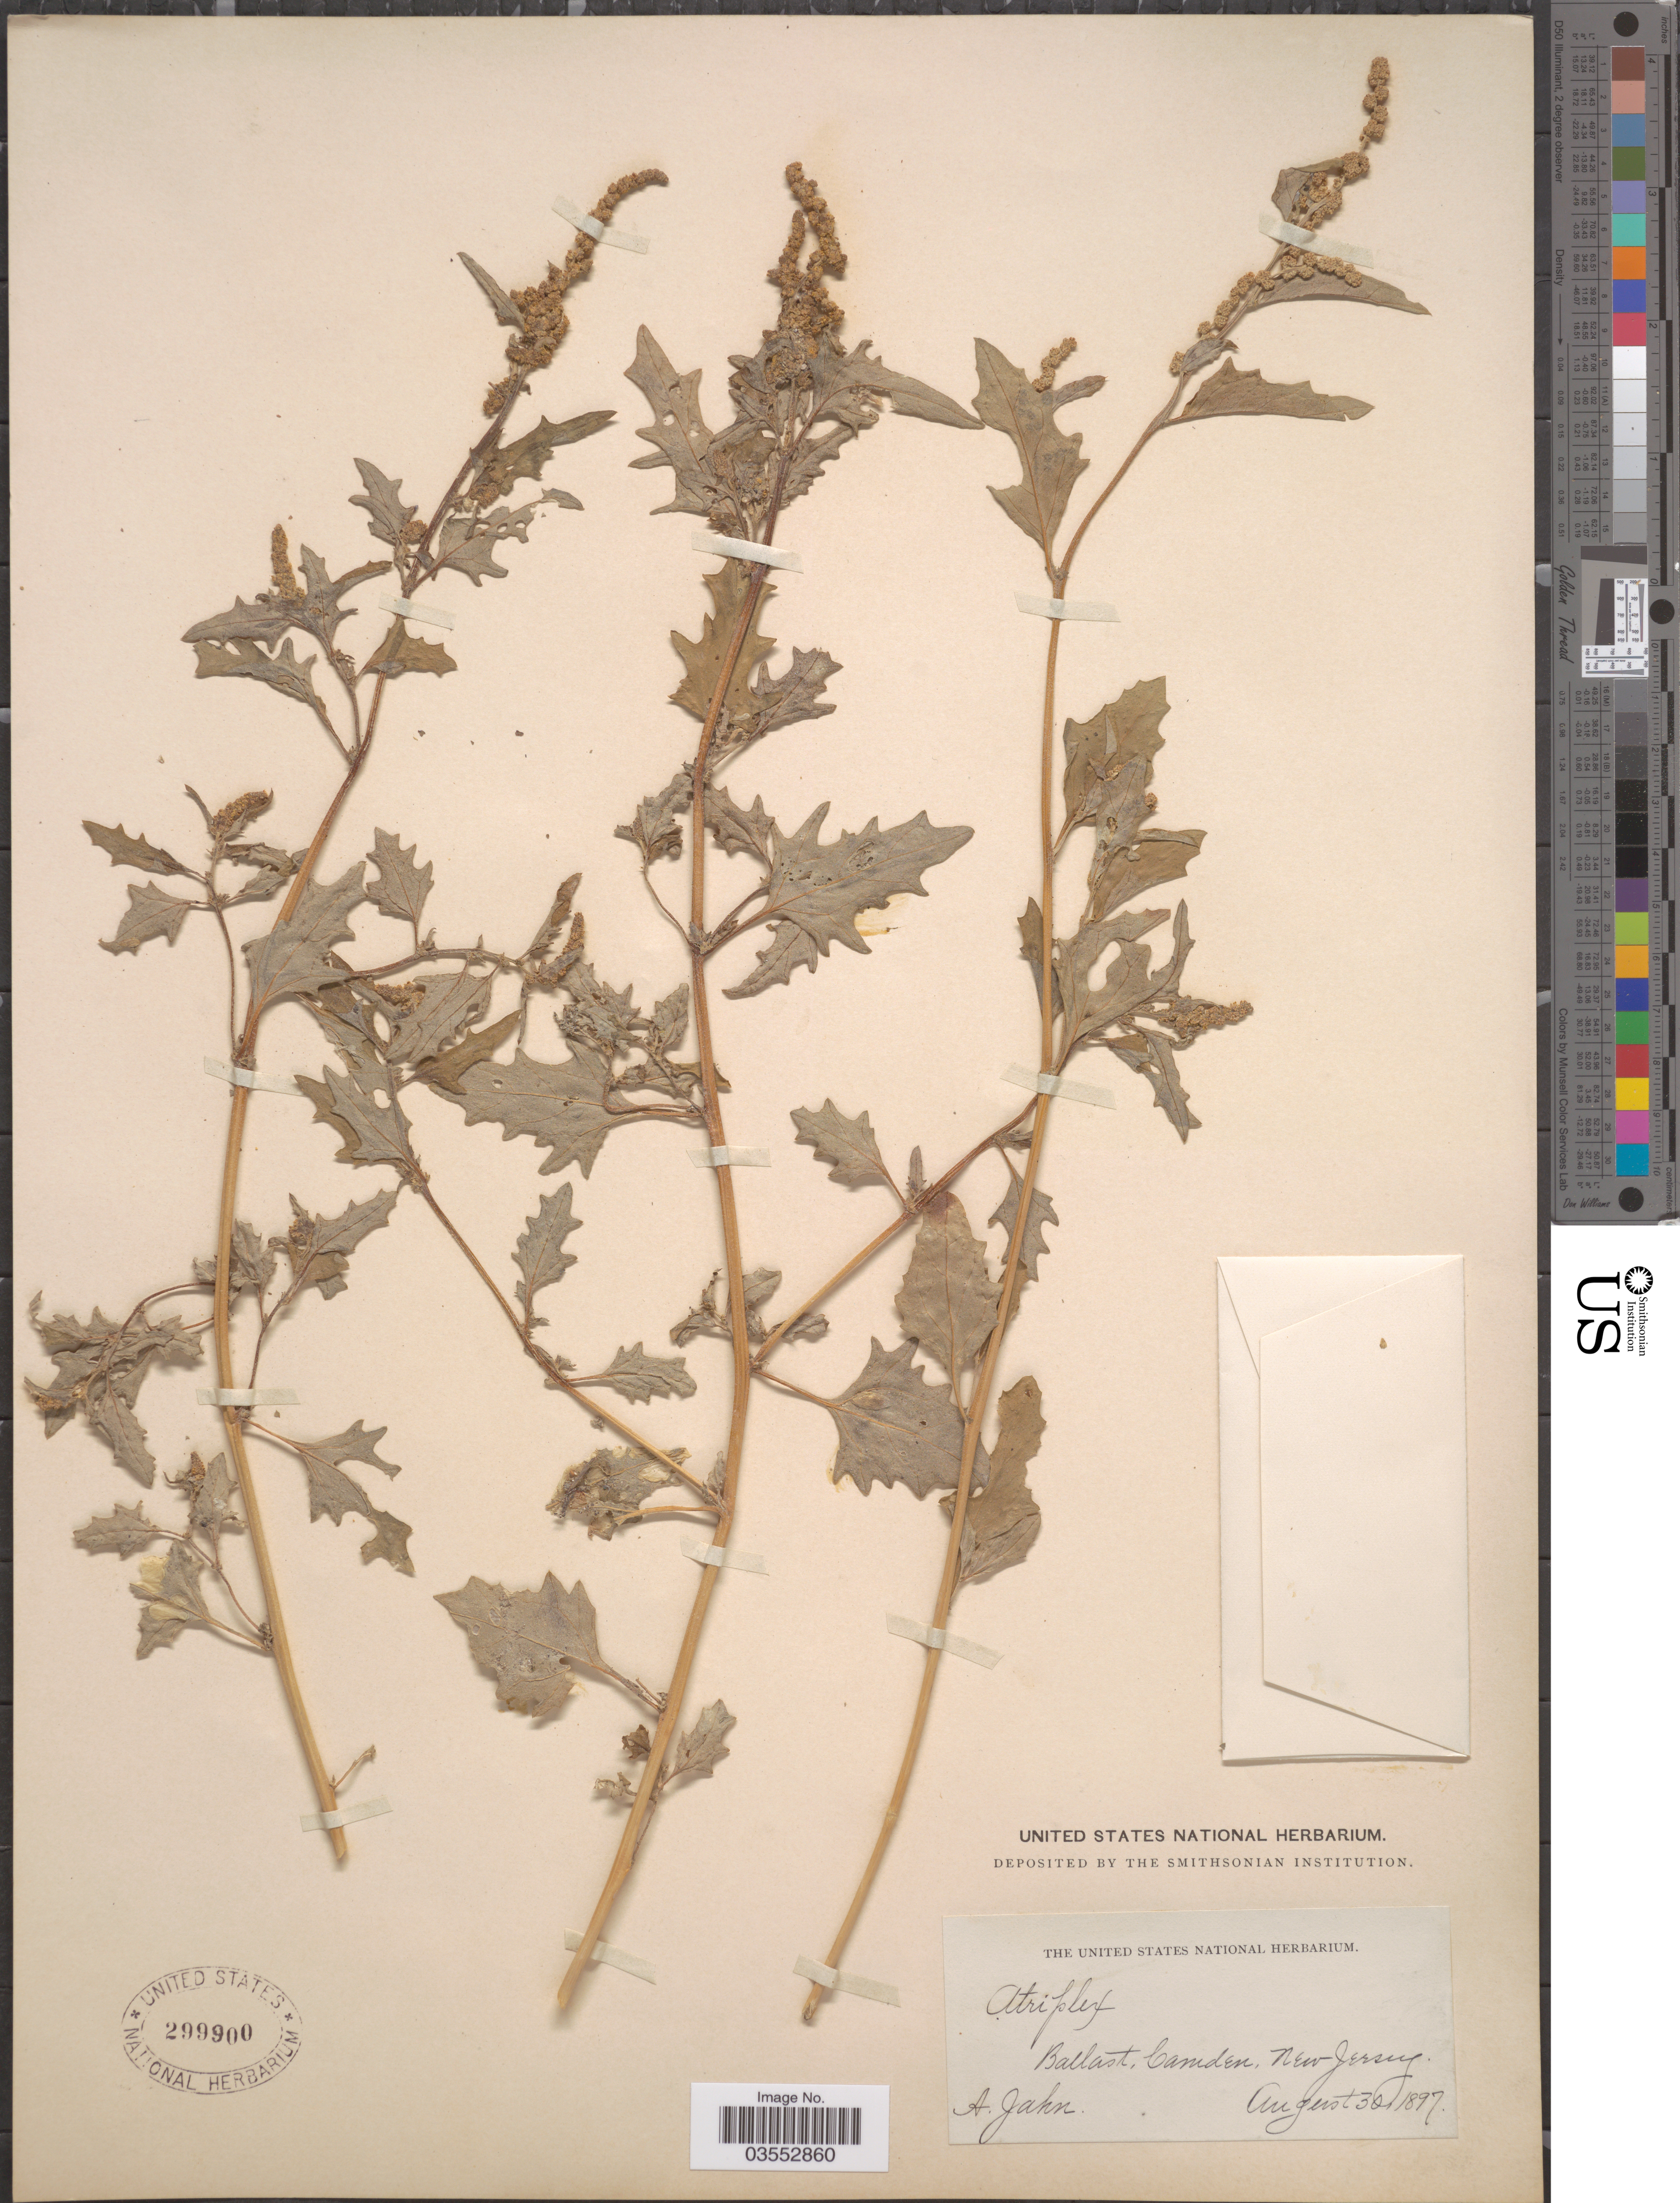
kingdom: Plantae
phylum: Tracheophyta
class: Magnoliopsida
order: Caryophyllales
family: Amaranthaceae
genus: Atriplex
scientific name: Atriplex tatarica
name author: L.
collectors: A. Jahn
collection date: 1897-08-30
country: United States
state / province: New Jersey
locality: Ballast, Camden.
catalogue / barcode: US 299900